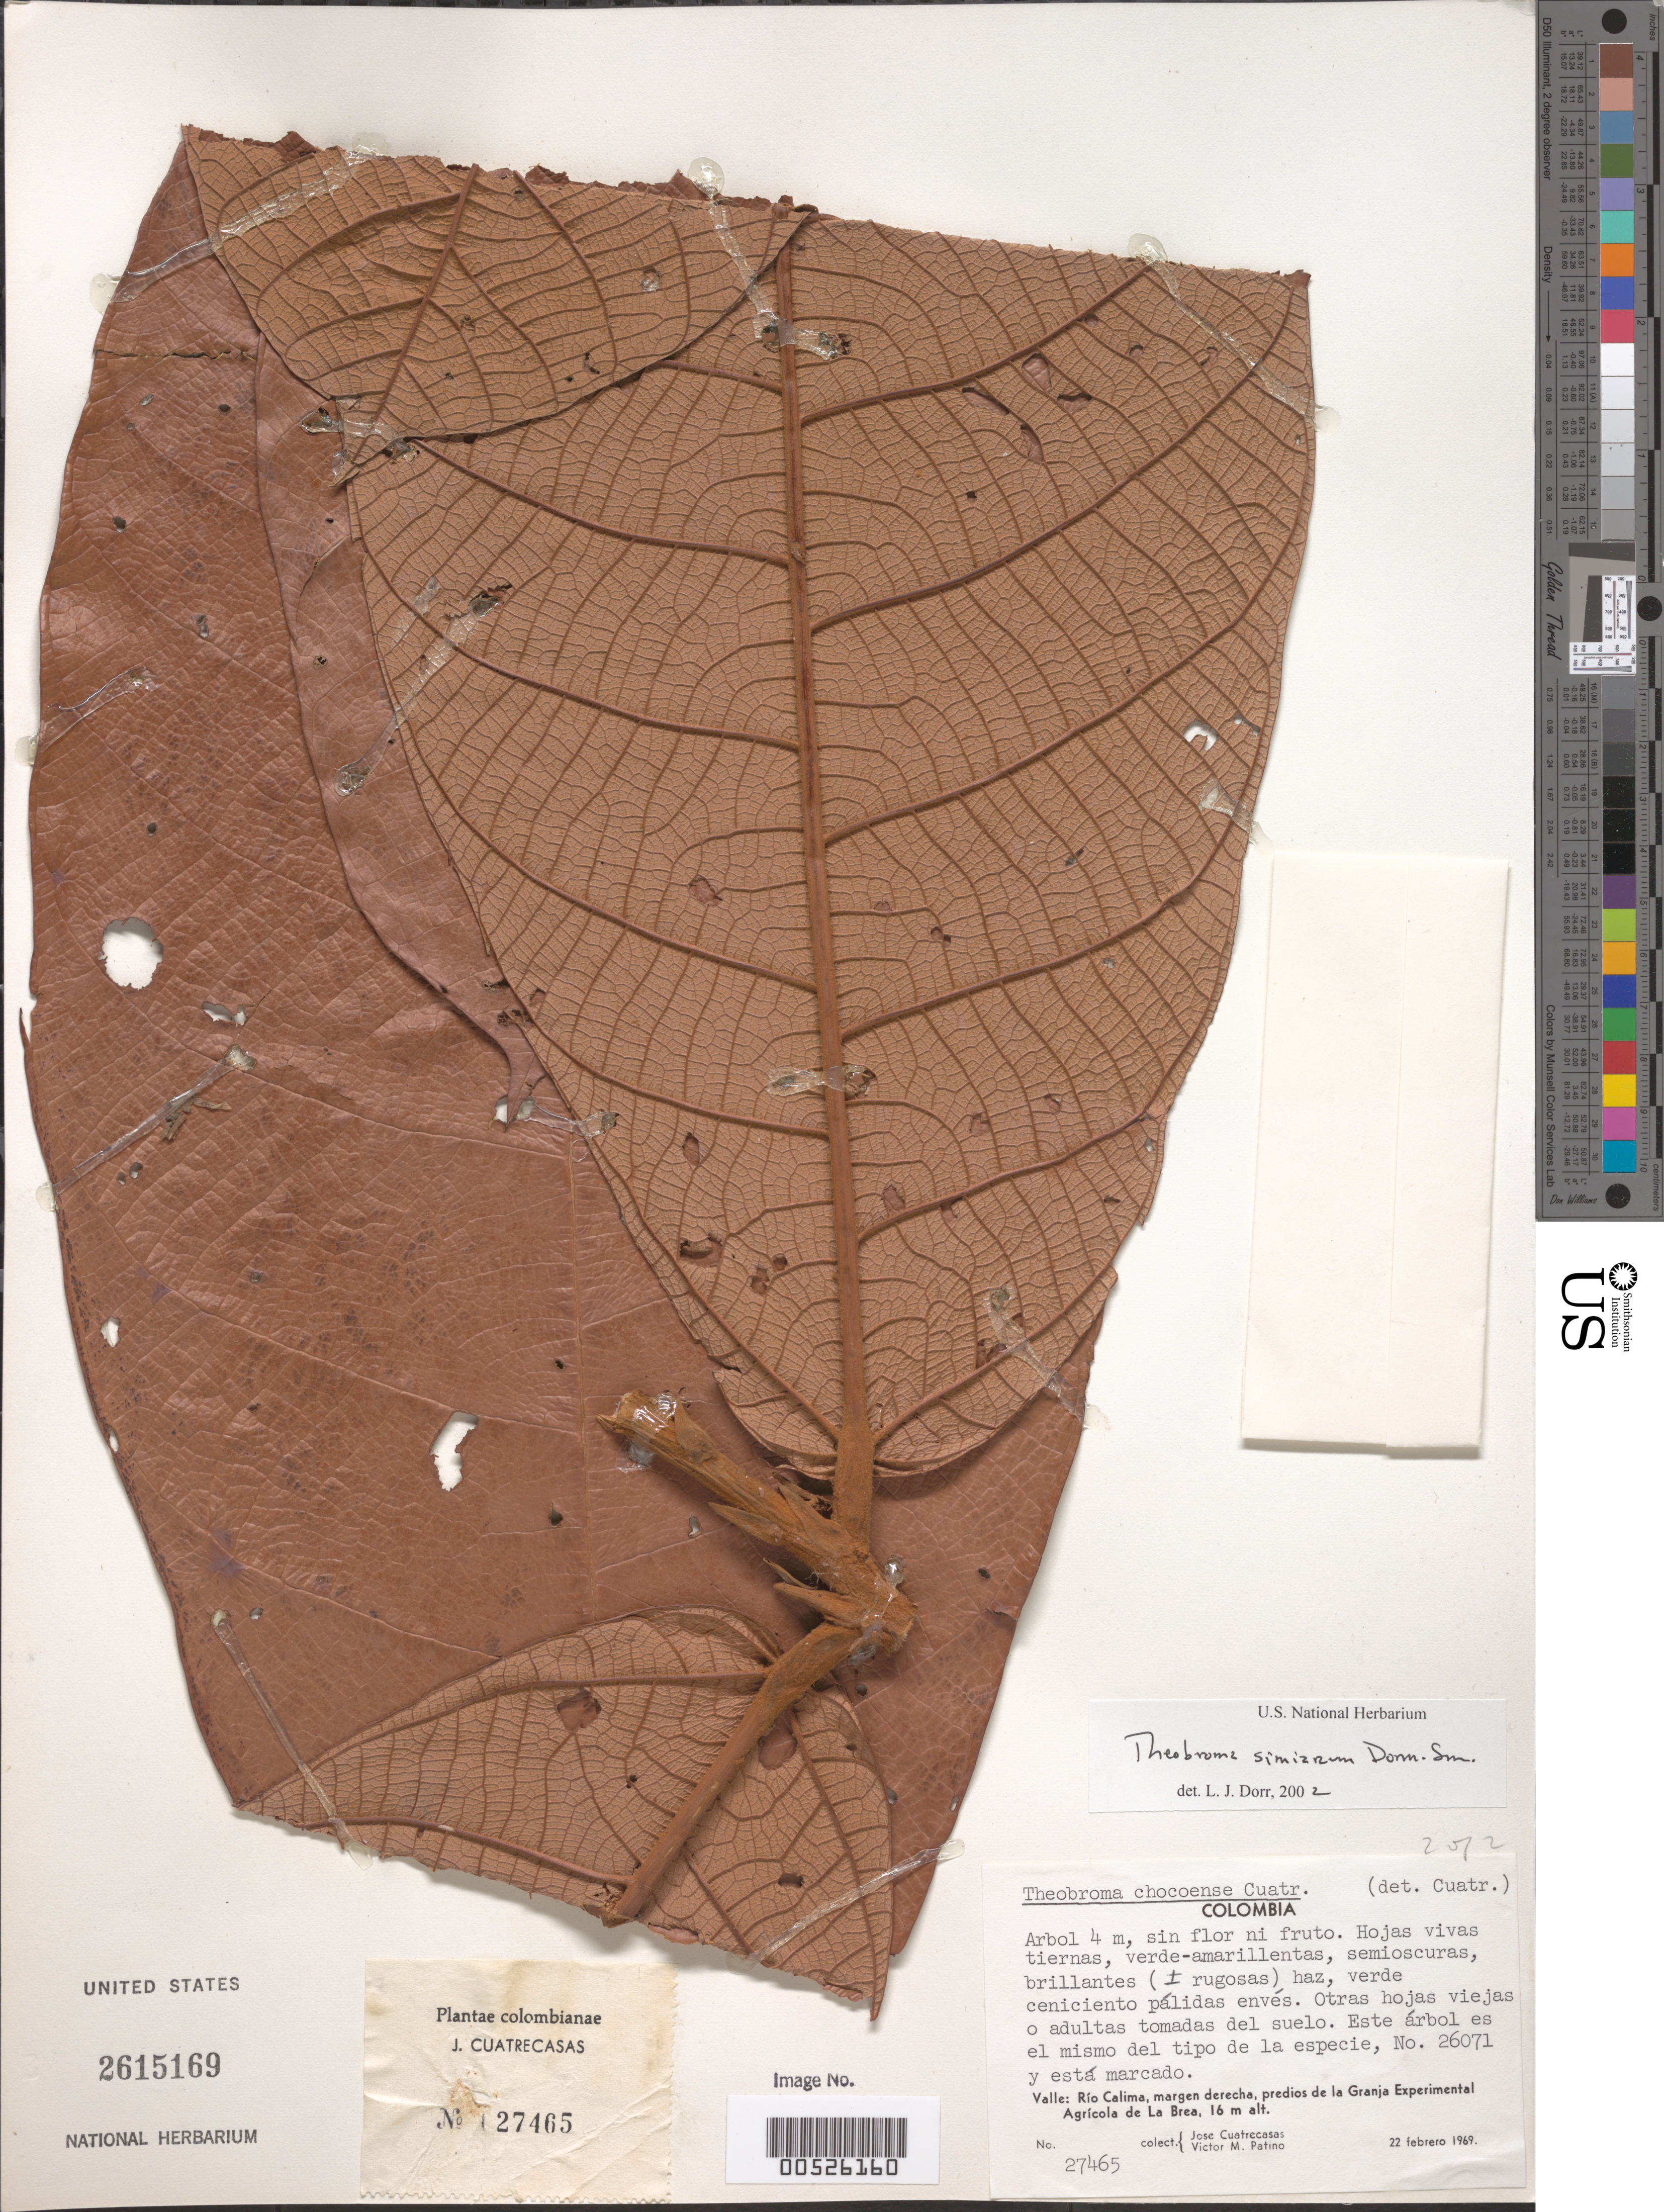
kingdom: Plantae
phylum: Tracheophyta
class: Magnoliopsida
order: Malvales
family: Malvaceae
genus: Theobroma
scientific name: Theobroma simiarum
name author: Donn. Sm.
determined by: Dorr, L. J., (BOT), Smithsonian Institution - National Museum of Natural History (UNITED STATES)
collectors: J. Cuatrecasas & V. Patino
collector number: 27465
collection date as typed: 22 Feb 1969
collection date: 1969-02-22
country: Colombia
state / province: Valle del Cauca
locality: Río Calima, Margen Derecha, Predios de La Granja Experimental Agricolade la Brea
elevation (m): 16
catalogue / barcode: US 2615169